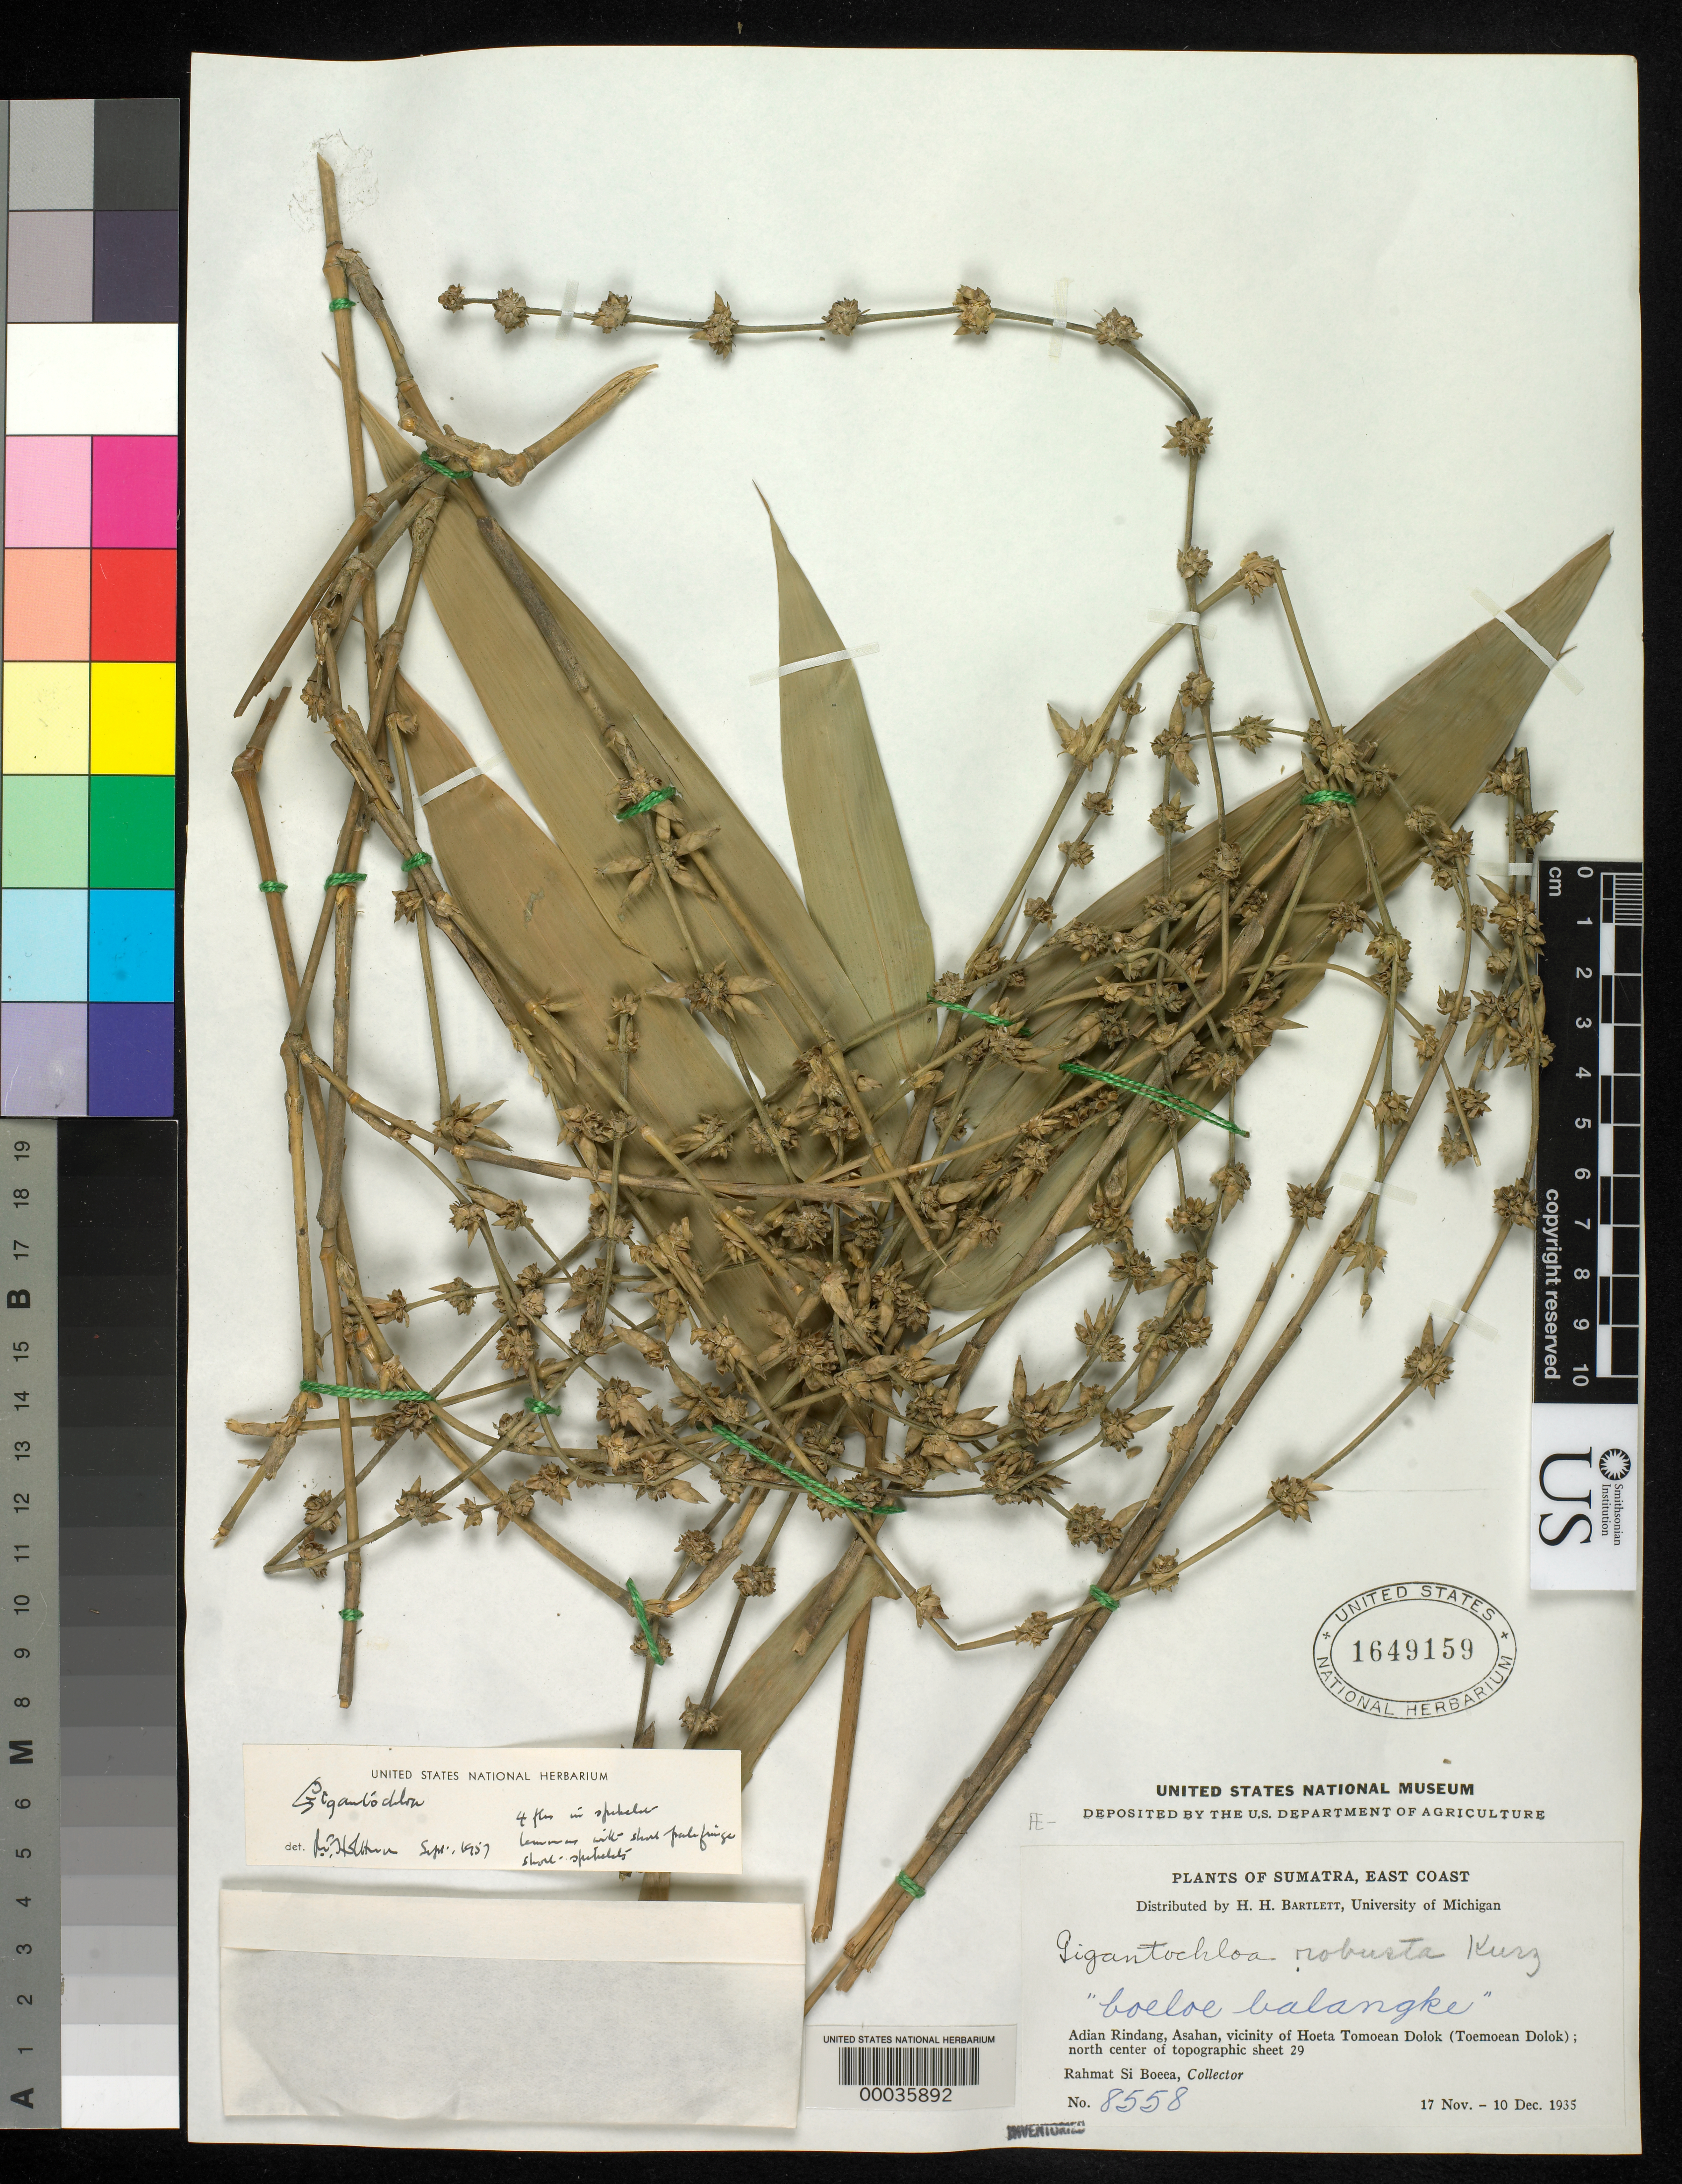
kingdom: Plantae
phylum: Tracheophyta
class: Liliopsida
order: Poales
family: Poaceae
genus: Dendrocalamus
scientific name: Dendrocalamus robusta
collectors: Rahmat Si Boeea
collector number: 8558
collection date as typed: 17 Nov 1935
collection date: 1935-11-17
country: Indonesia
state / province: Sumatra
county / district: Aceh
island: Sumatra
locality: Adian rindang, asahan, hoeta tomoean dolok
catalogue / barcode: US 1649159